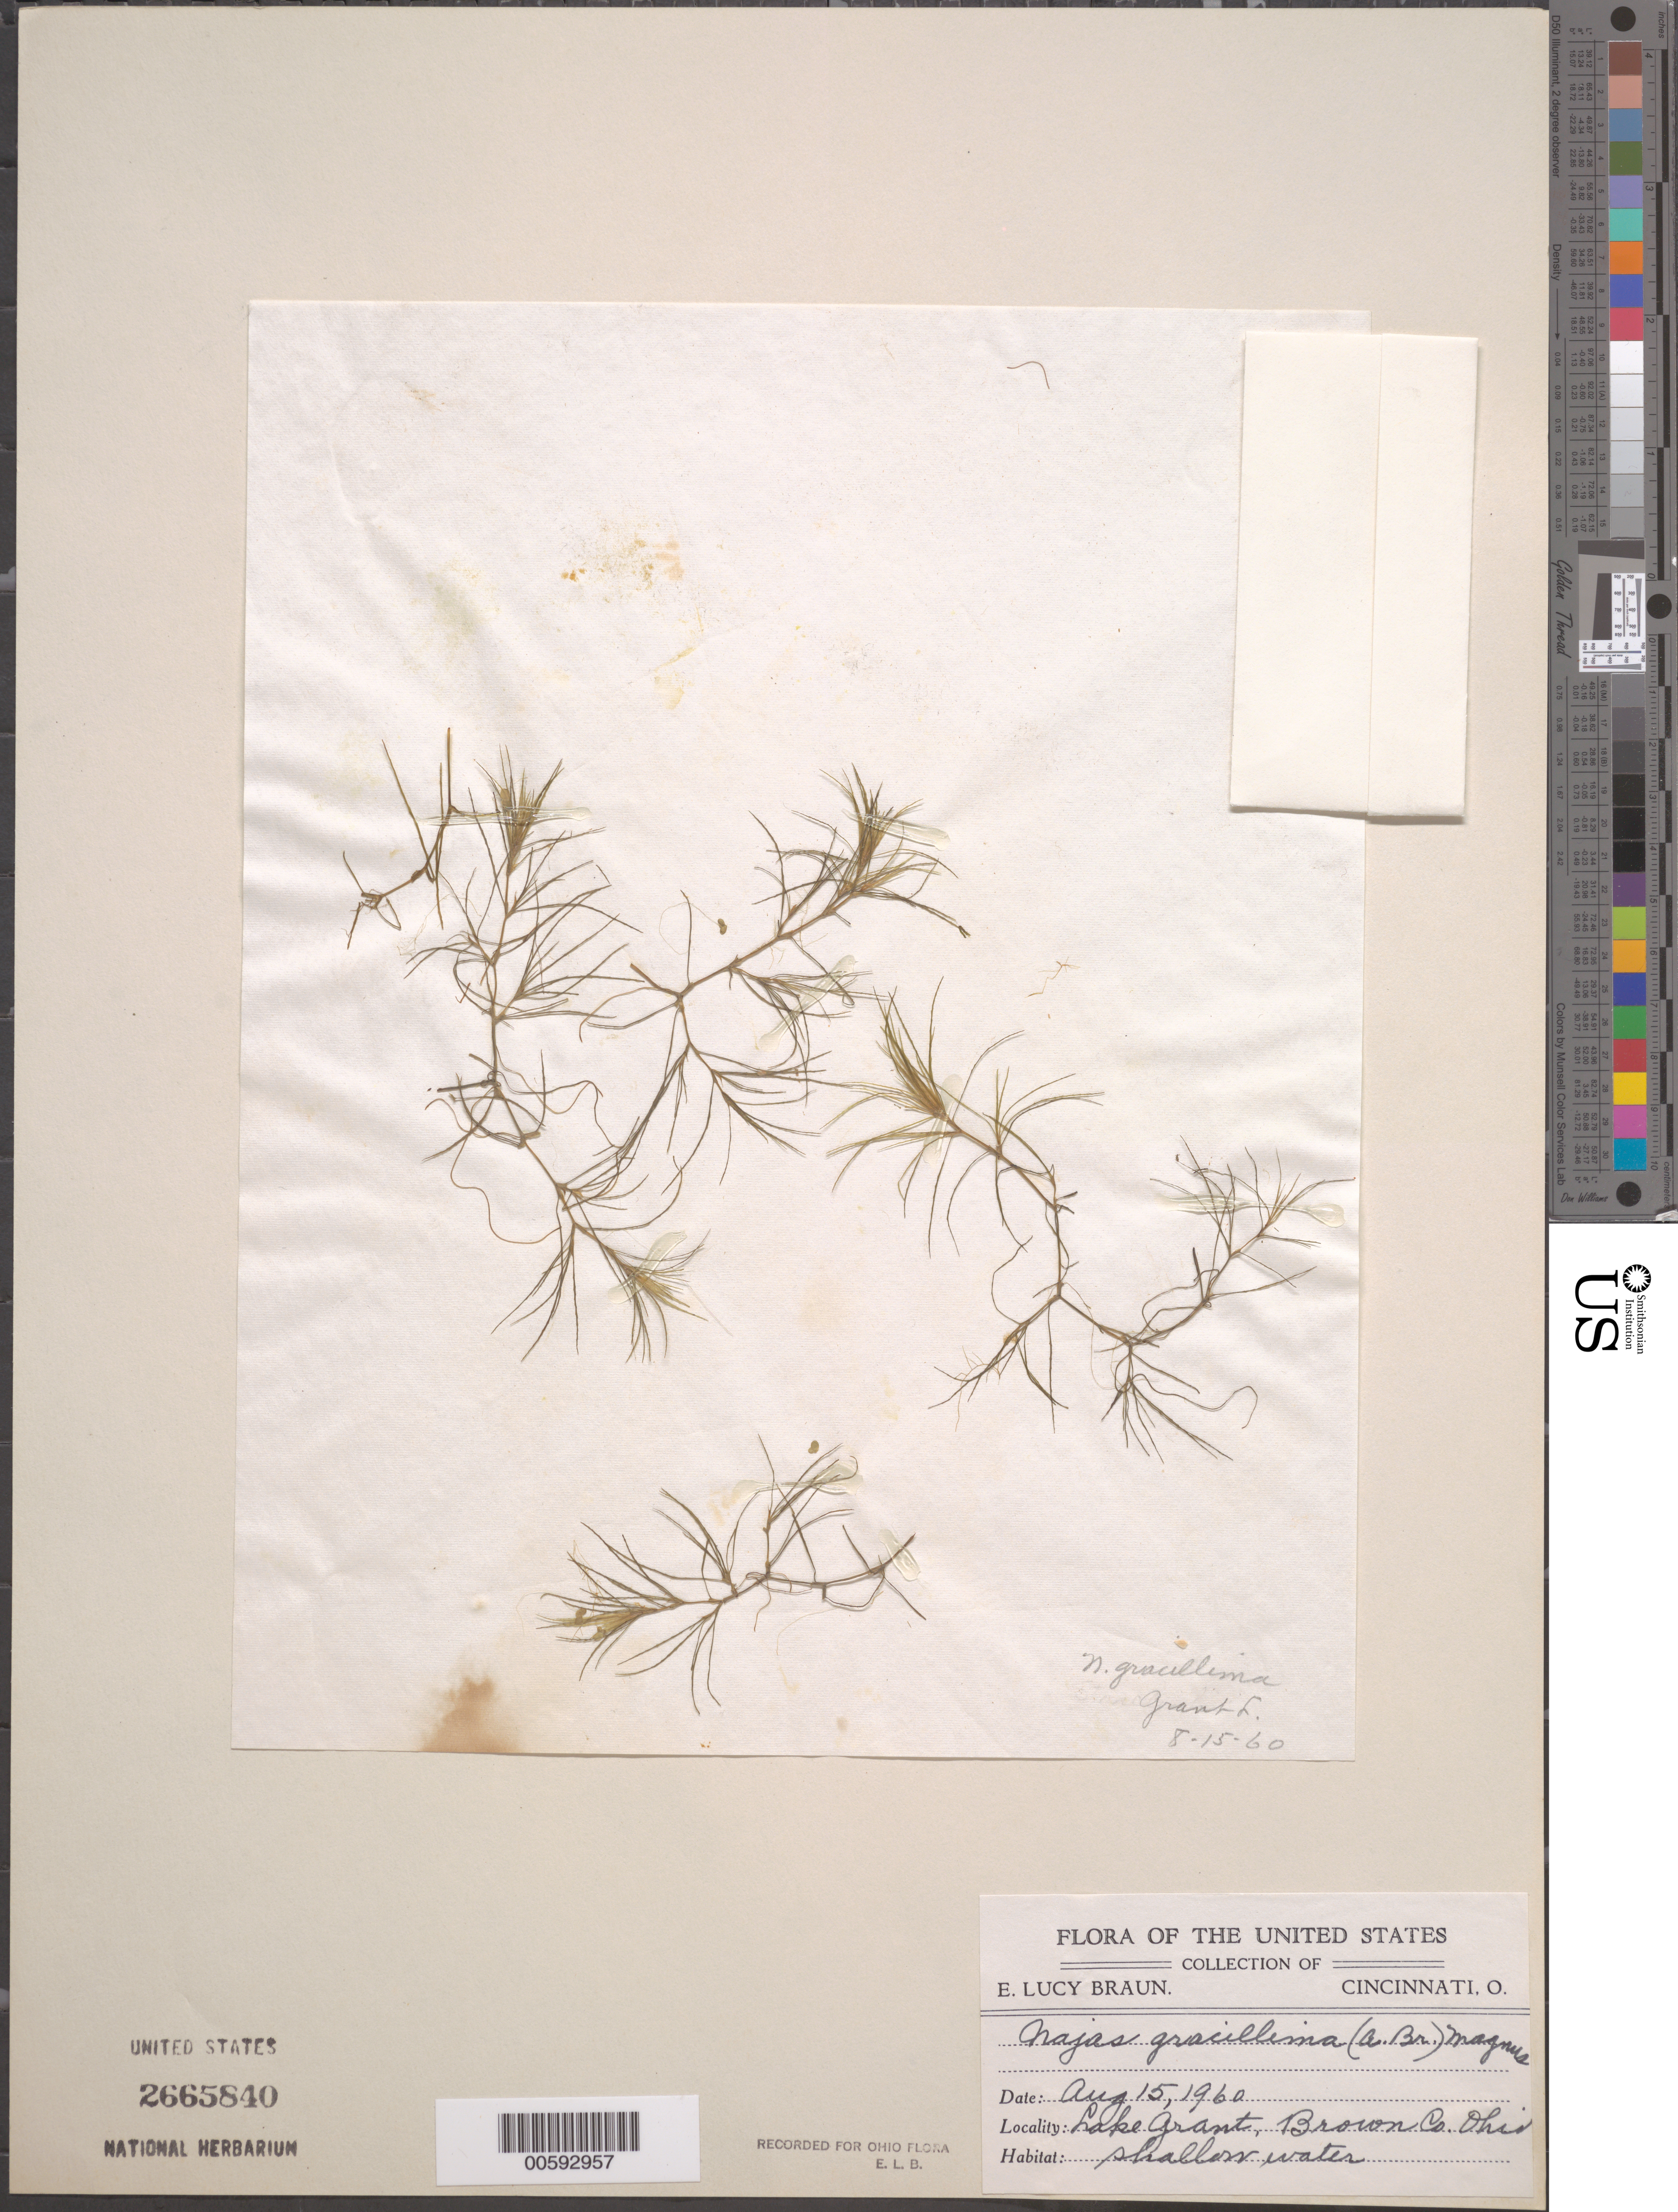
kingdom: Plantae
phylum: Tracheophyta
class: Liliopsida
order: Alismatales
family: Hydrocharitaceae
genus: Najas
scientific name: Najas gracillima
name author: (A. Braun) Magnus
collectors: E. L. Braun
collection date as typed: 15 Aug 1960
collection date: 1960-08-15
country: United States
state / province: Ohio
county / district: Brown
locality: Lake Grant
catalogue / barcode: US 2665840